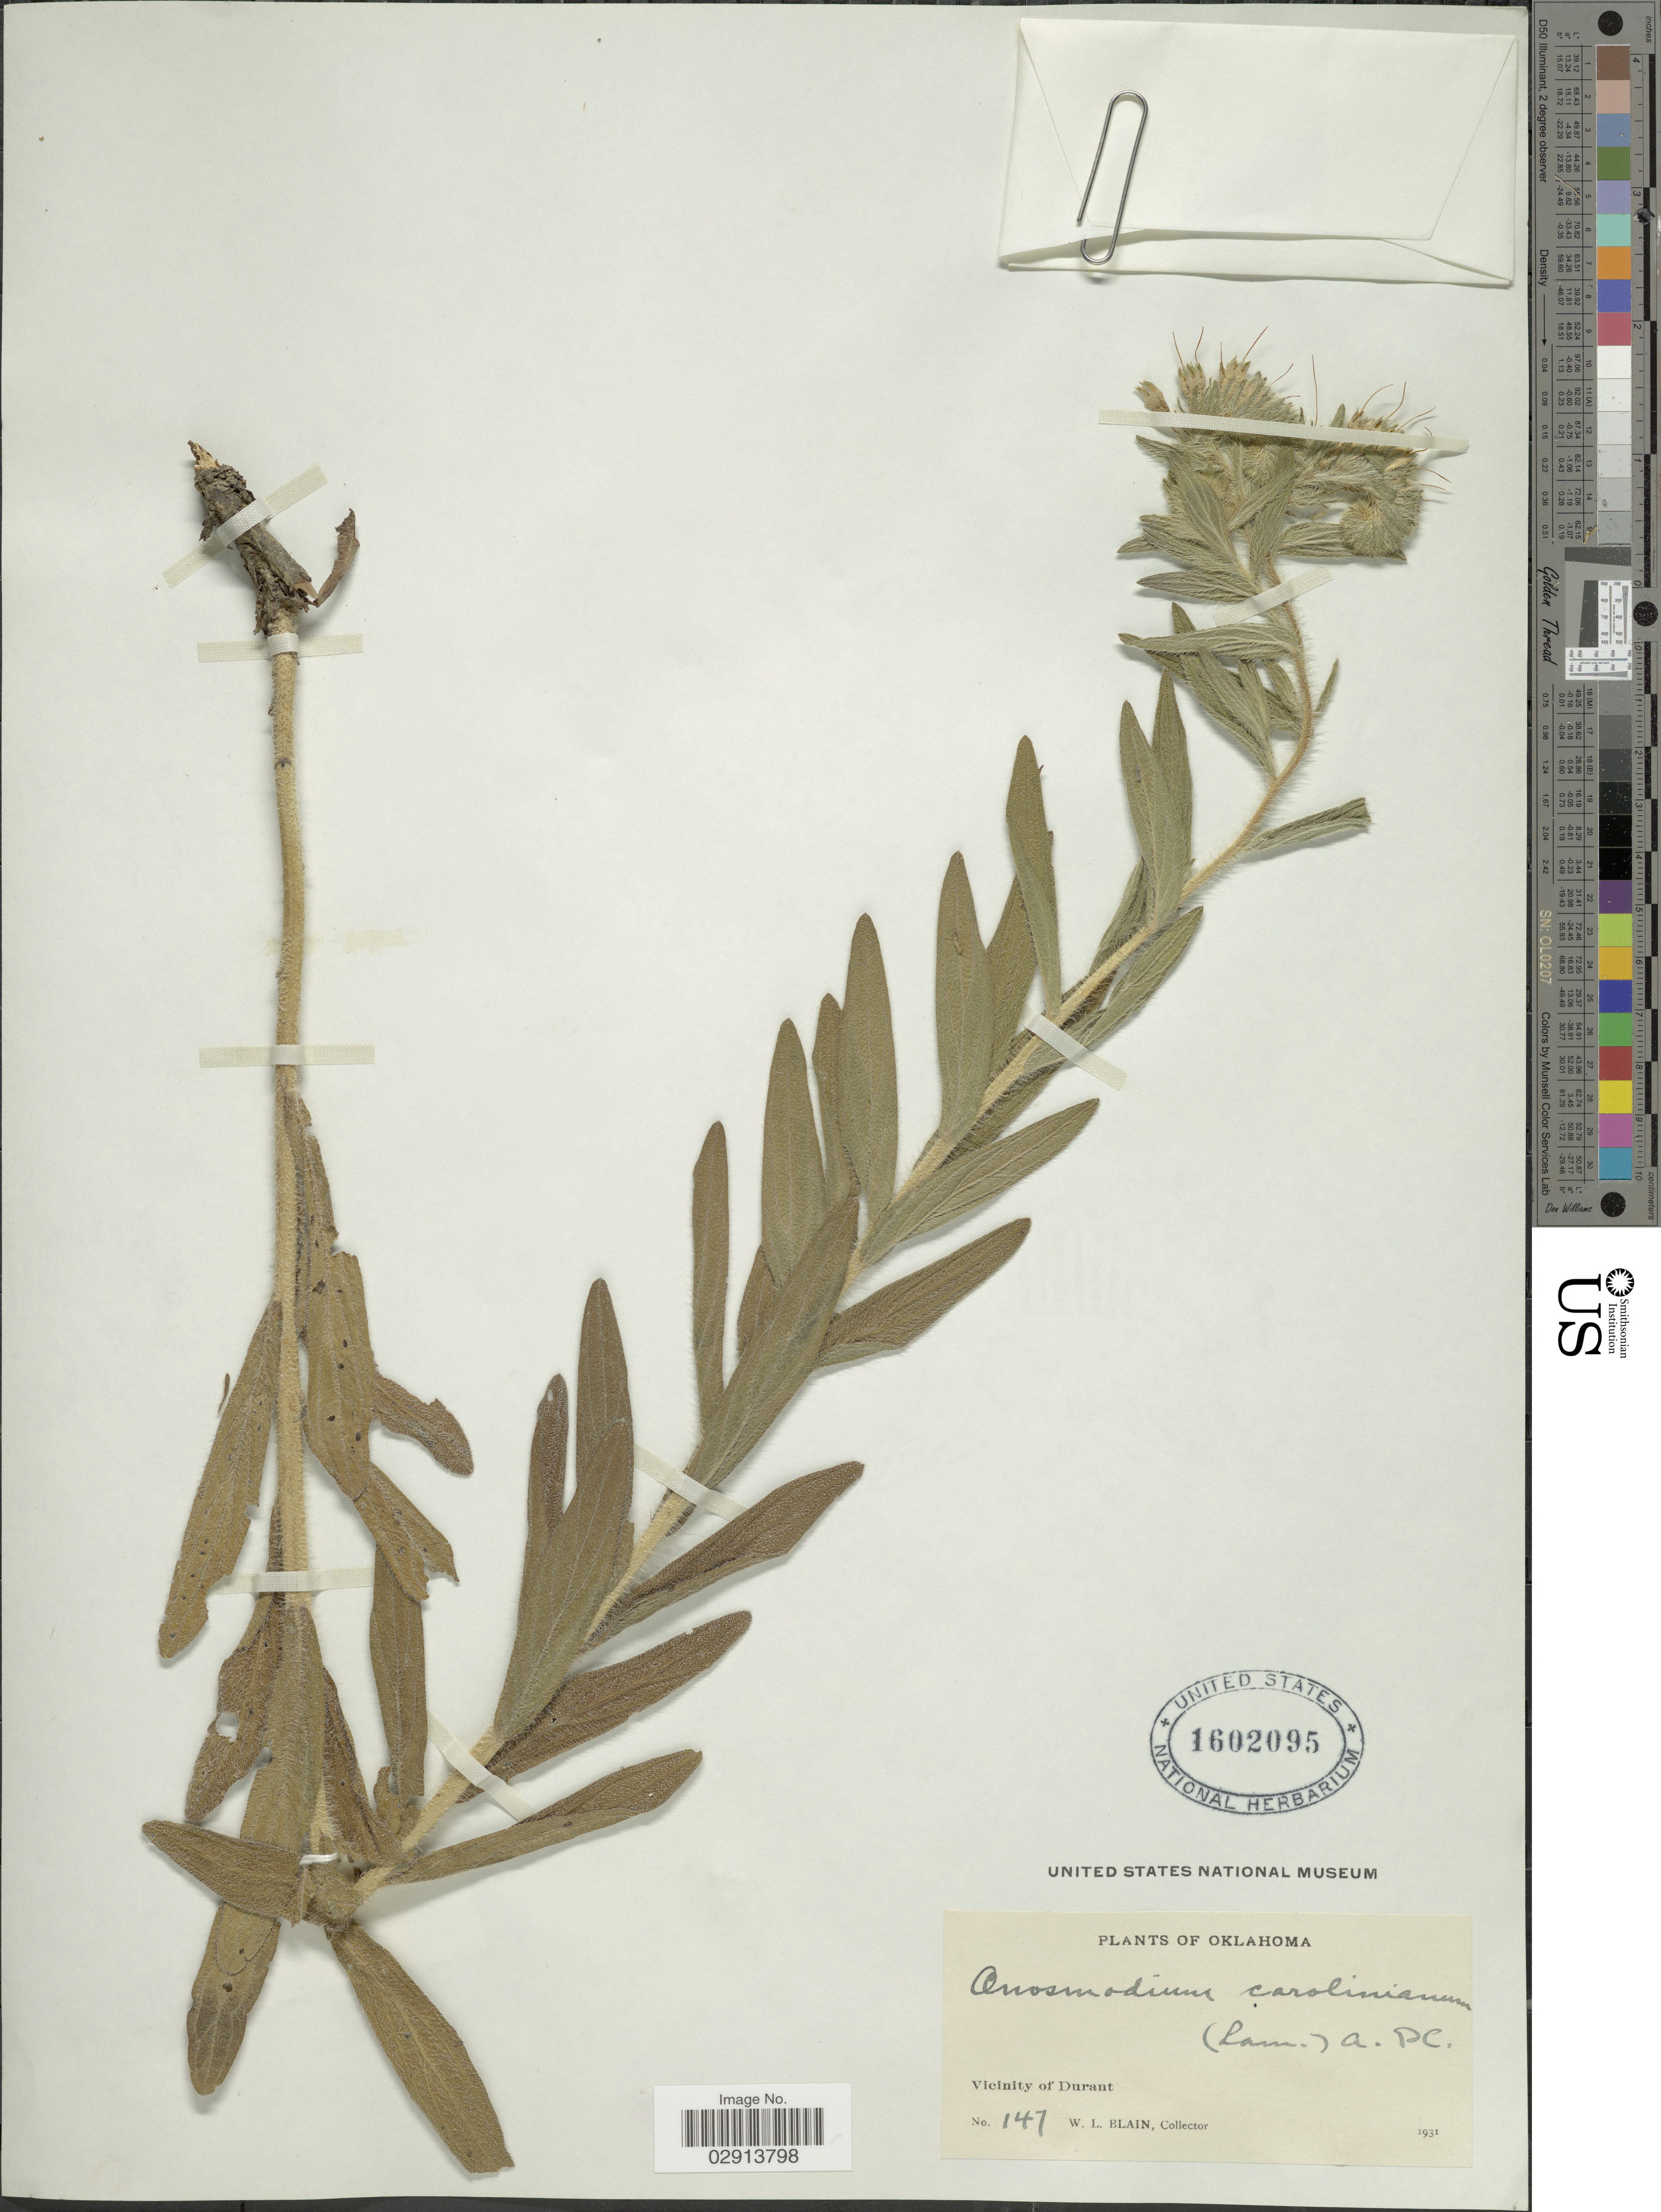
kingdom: Plantae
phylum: Tracheophyta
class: Magnoliopsida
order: Boraginales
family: Boraginaceae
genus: Lithospermum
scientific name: Lithospermum caroliniense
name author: (J.F. Gmel.) MacMill.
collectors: W. Blain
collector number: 147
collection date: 1931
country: United States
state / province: Oklahoma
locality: Vicinity of Durant.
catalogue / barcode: US 1602095